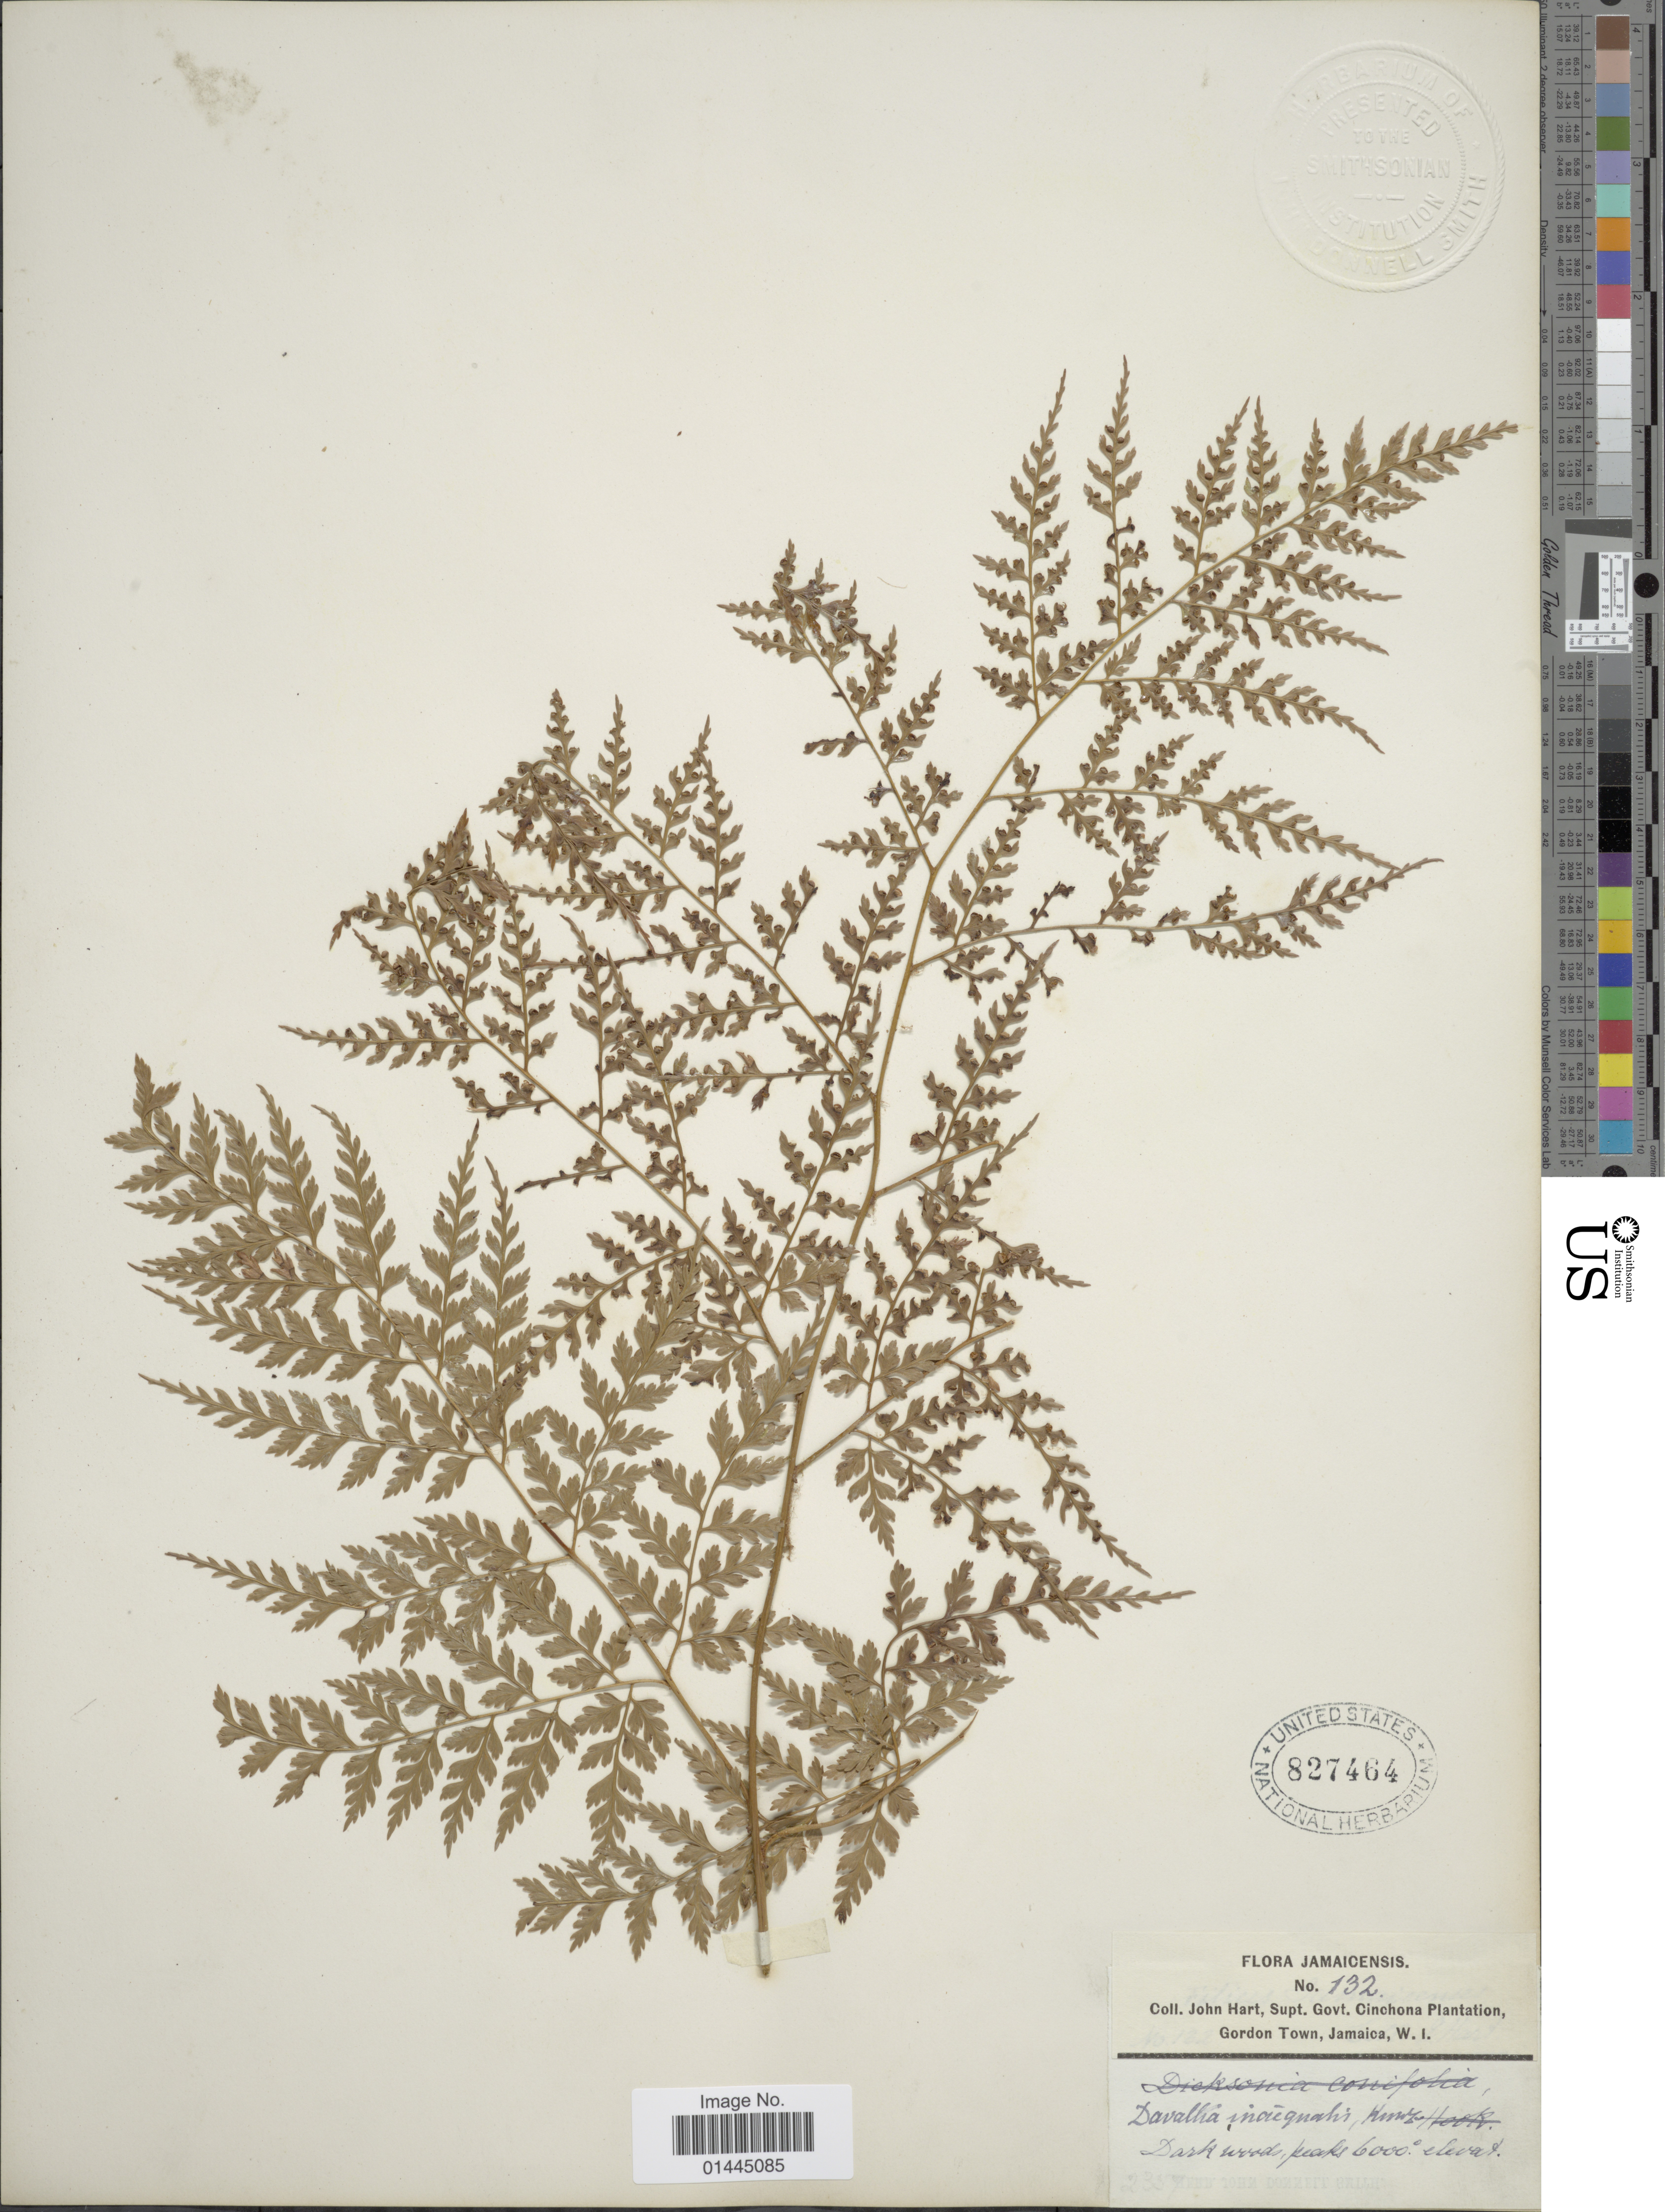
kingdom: Plantae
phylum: Tracheophyta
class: Polypodiopsida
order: Cyatheales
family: Culcitaceae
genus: Culcita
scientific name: Culcita coniifolia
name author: (Hook.) Maxon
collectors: J. H. Hart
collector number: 132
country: Jamaica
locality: Dark woods, peaks.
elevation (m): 1829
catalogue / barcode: US 827464